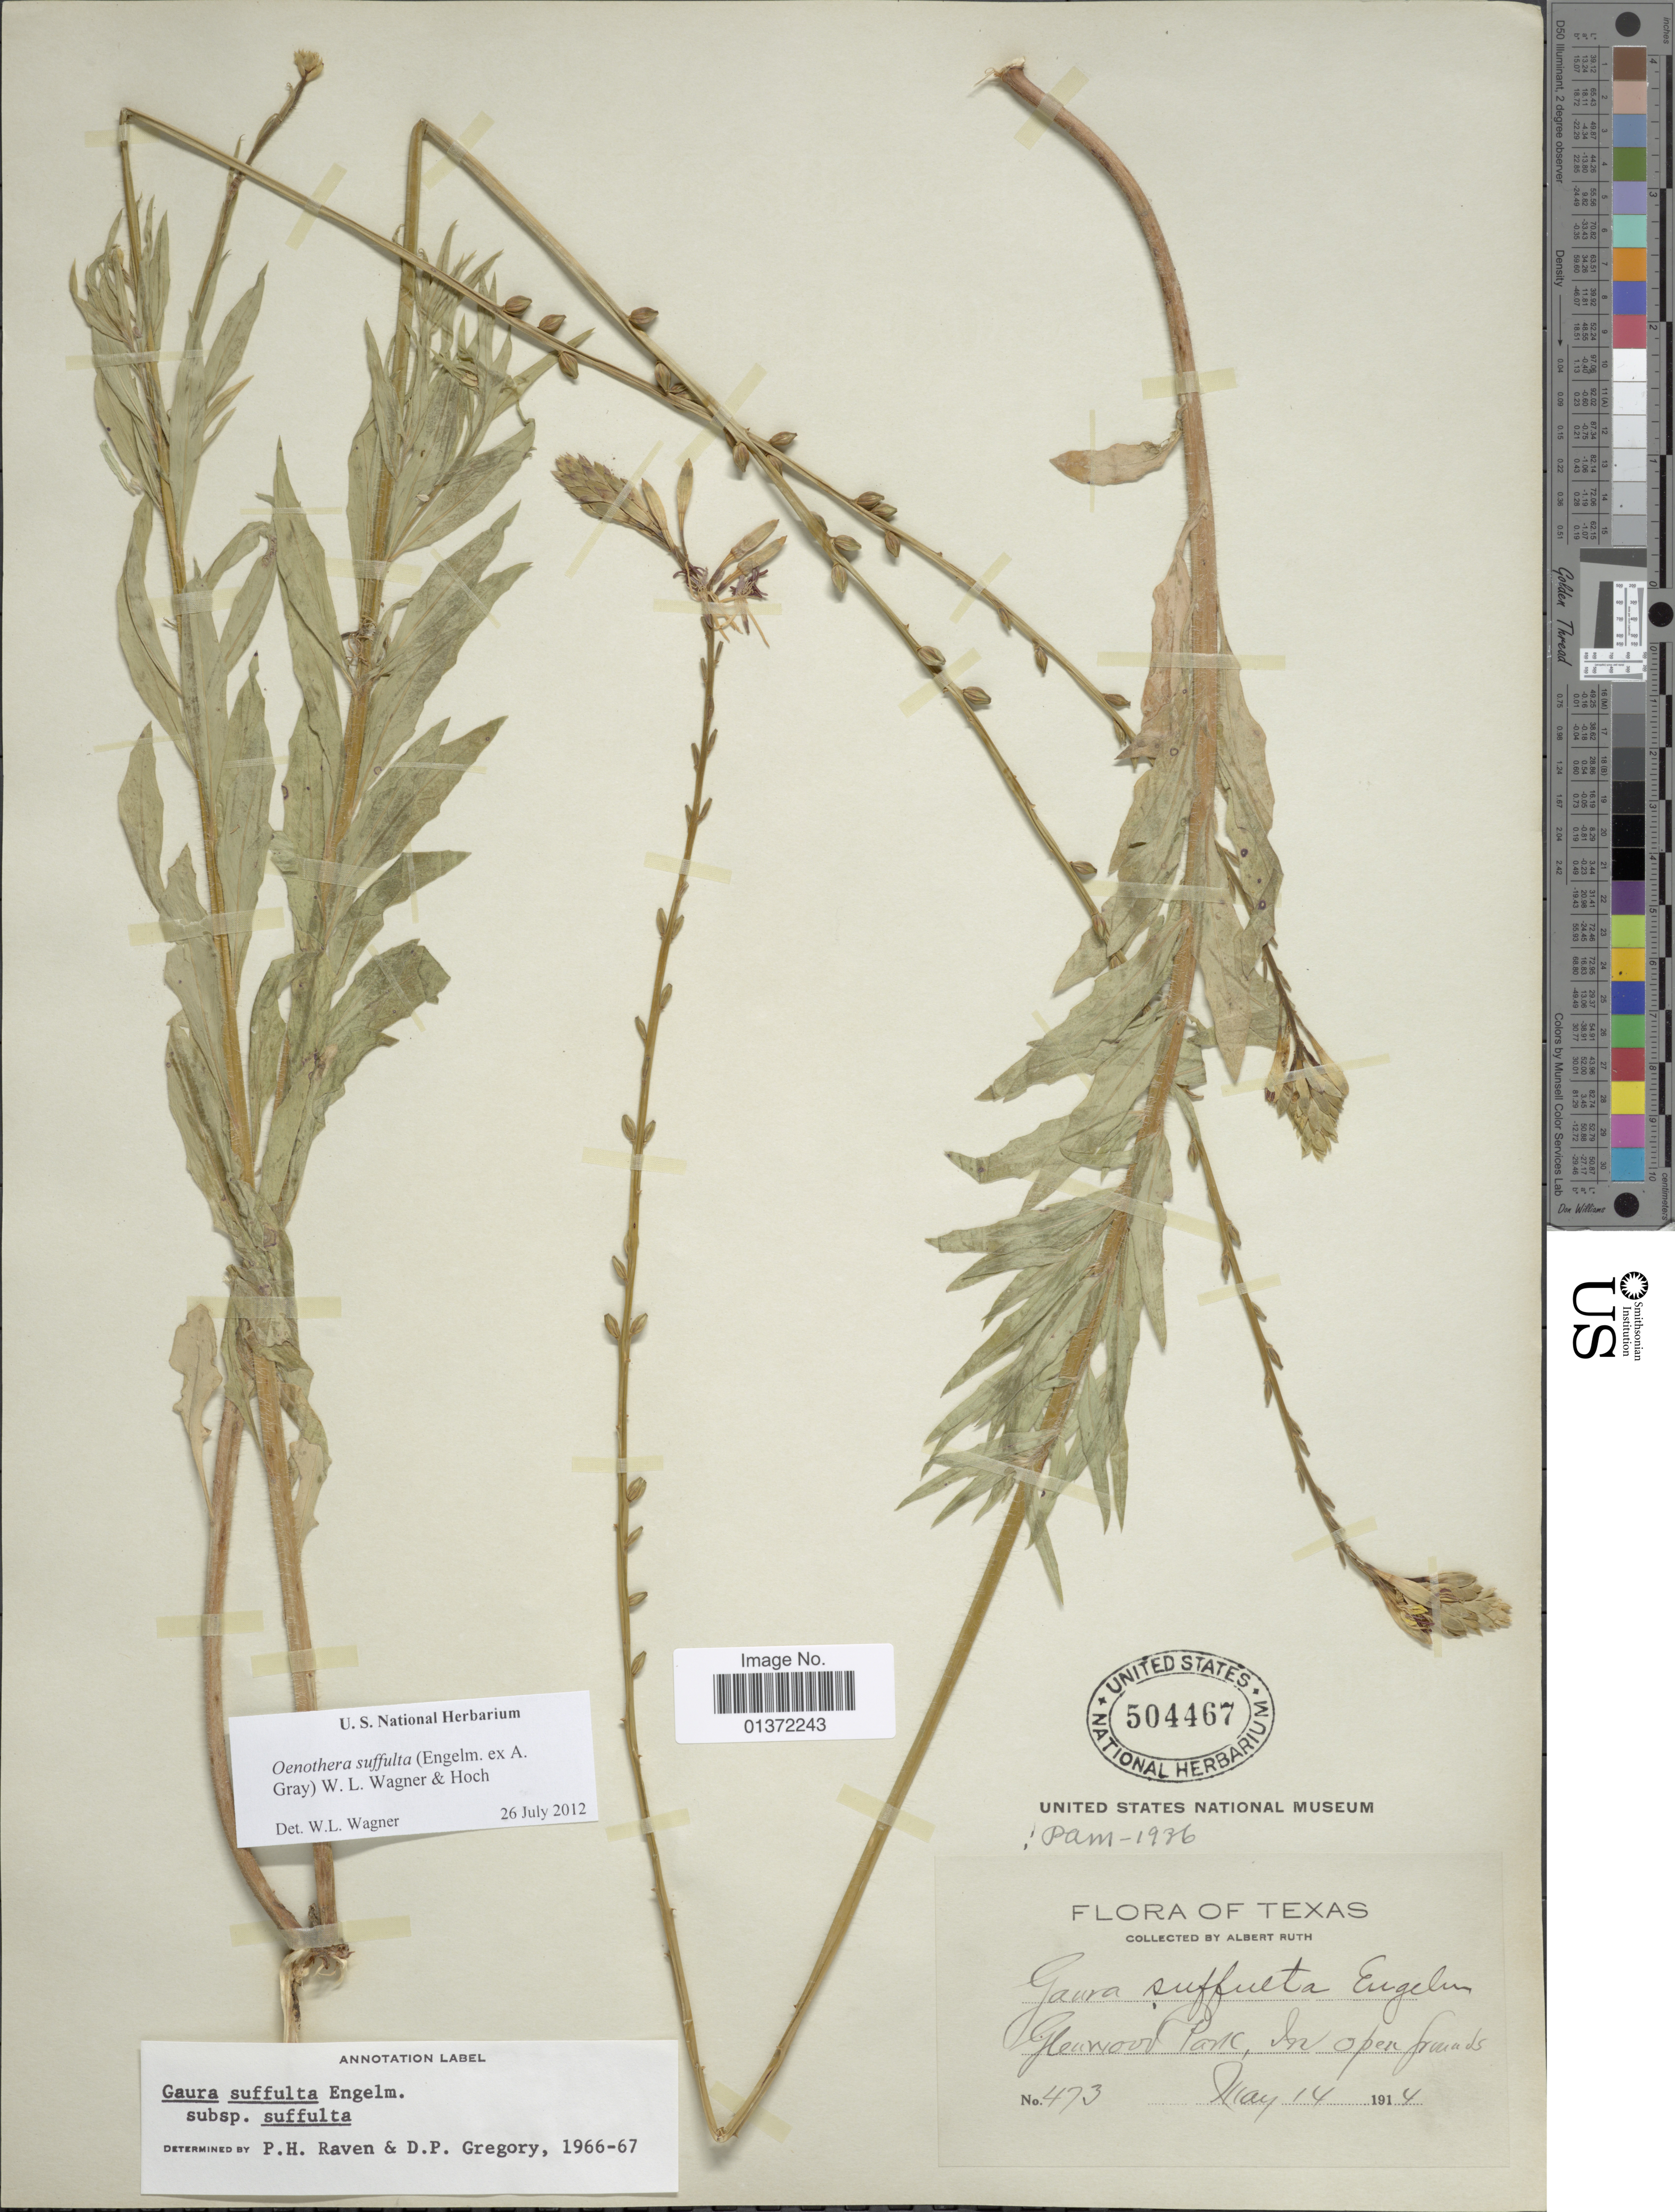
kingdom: Plantae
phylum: Tracheophyta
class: Magnoliopsida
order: Myrtales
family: Onagraceae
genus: Oenothera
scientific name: Oenothera suffulta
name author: (Engelm. ex A. Gray) W.L. Wagner & Hoch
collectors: A. Ruth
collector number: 473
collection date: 1914-05-14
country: United States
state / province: Texas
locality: Glenwood Parc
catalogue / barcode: US 504467